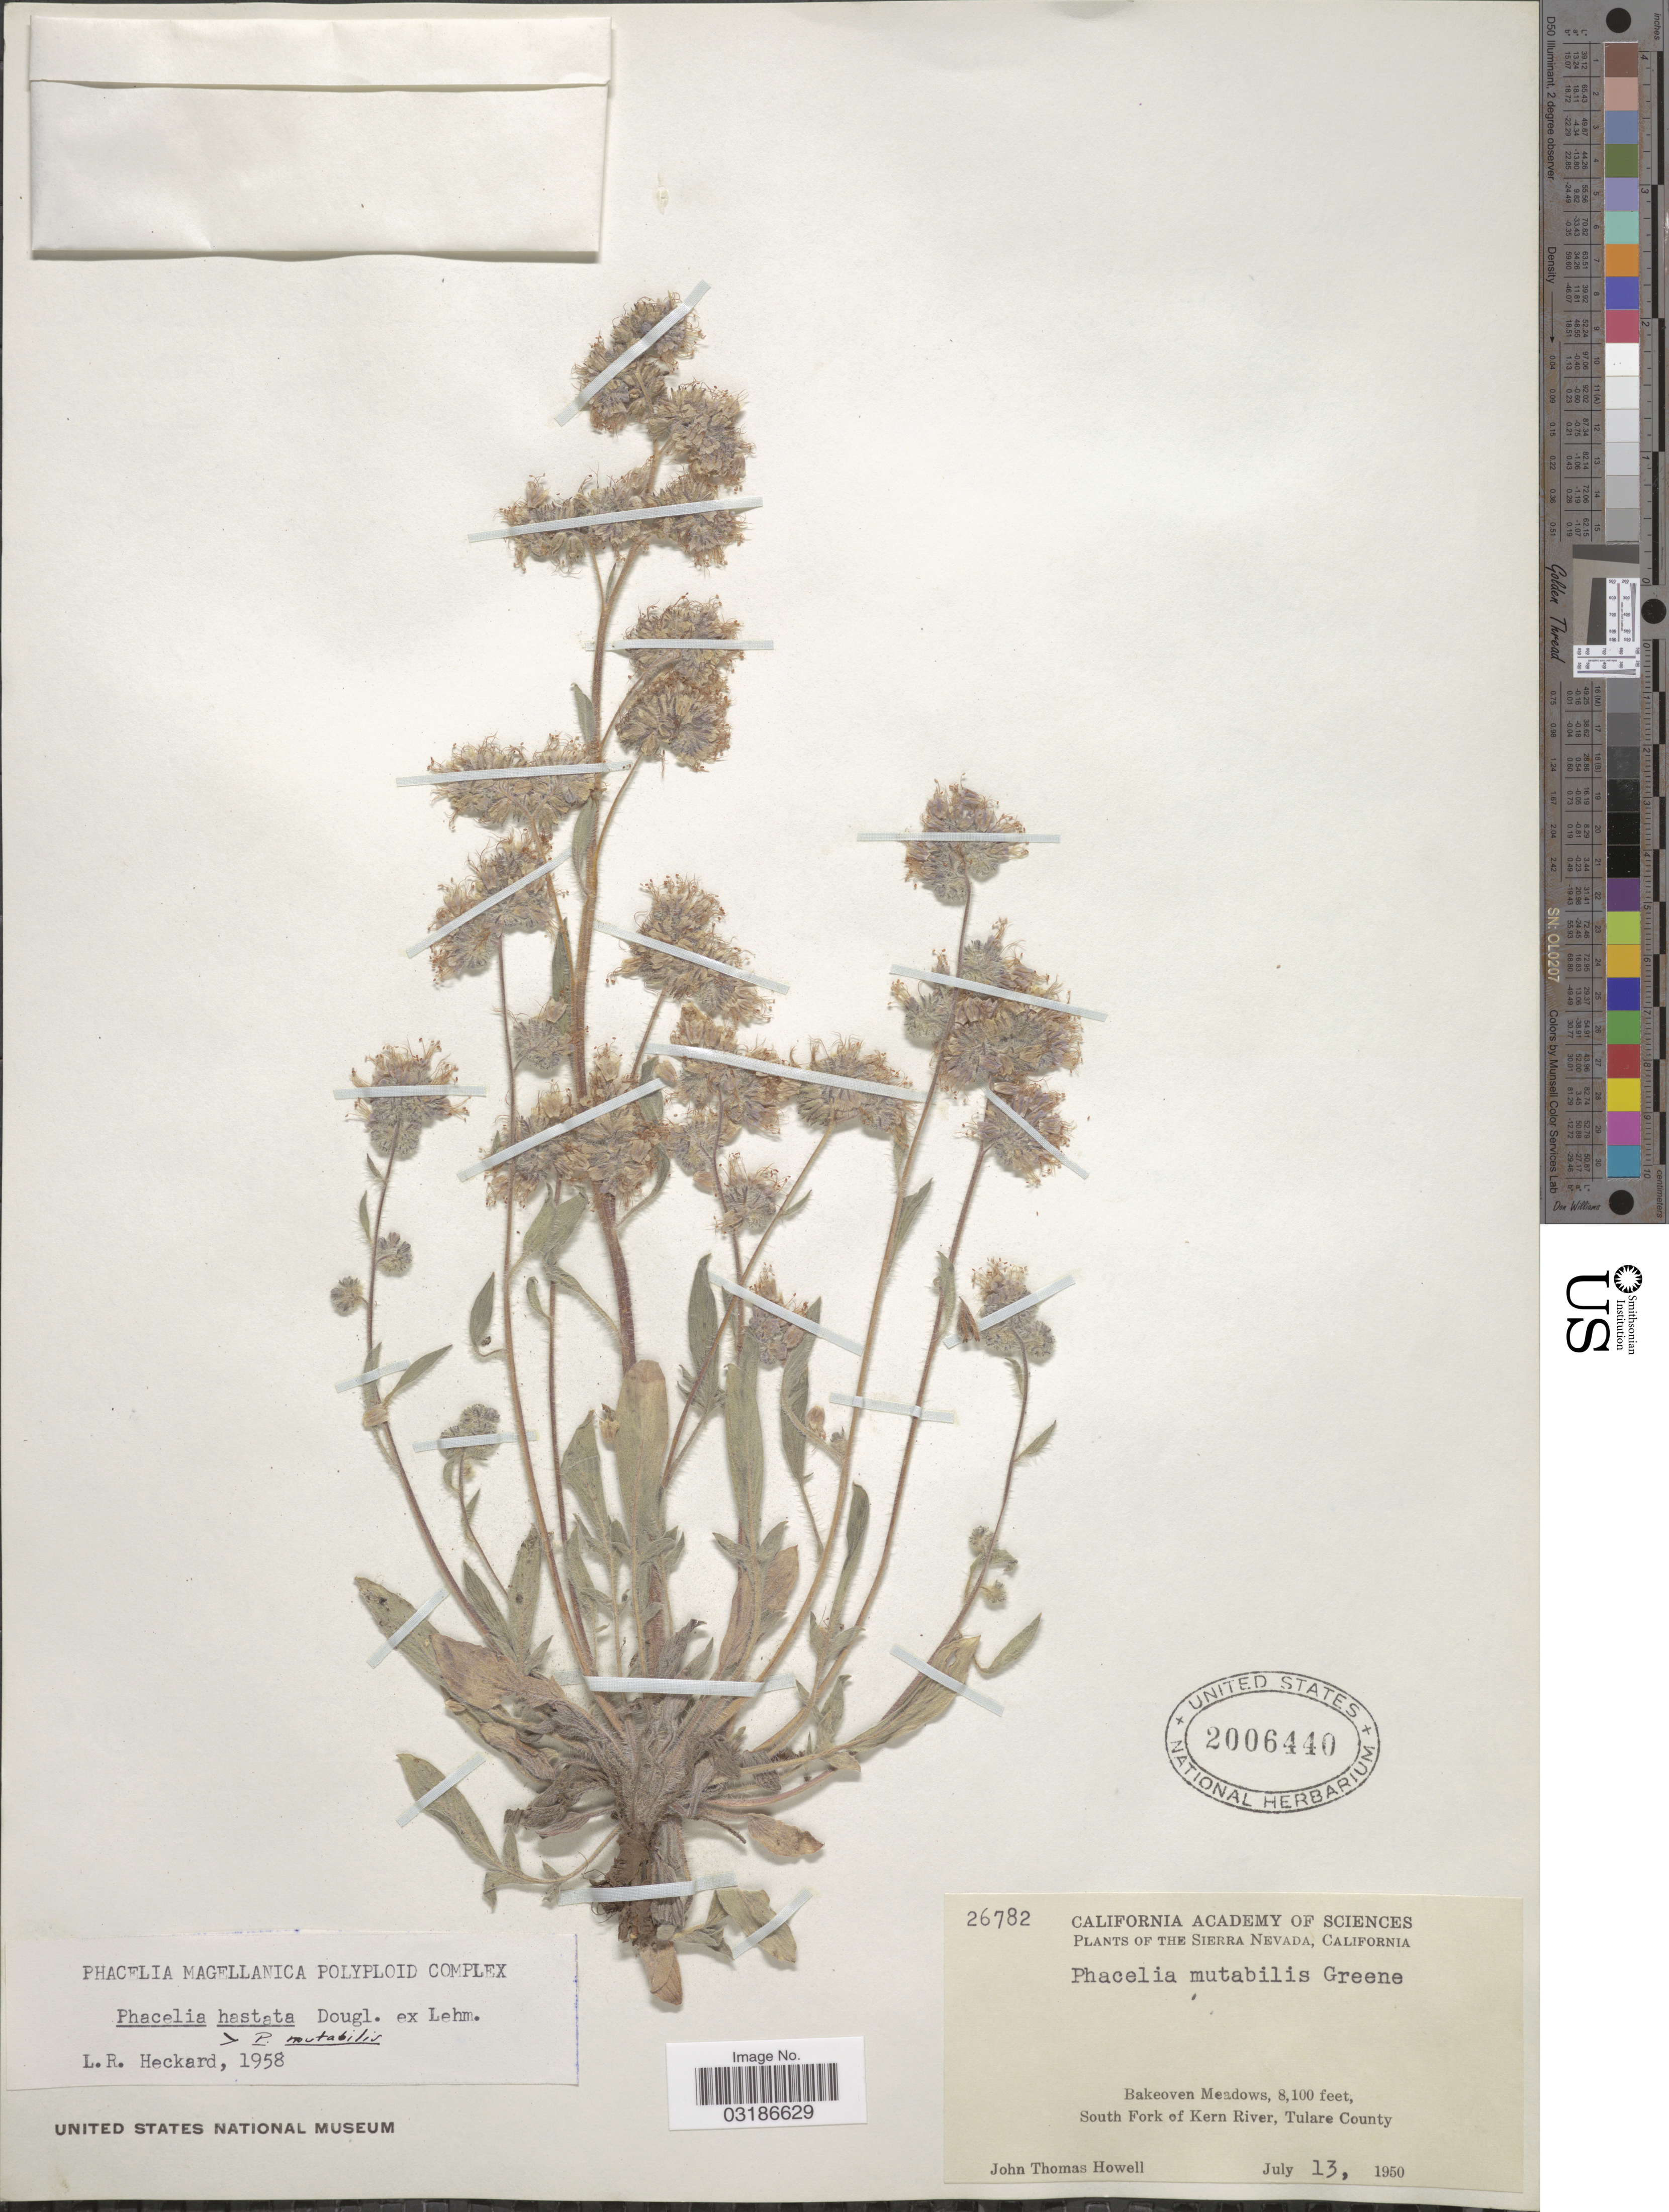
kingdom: Plantae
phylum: Tracheophyta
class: Magnoliopsida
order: Boraginales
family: Hydrophyllaceae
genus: Phacelia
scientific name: Phacelia hastata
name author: Douglas ex Lehm.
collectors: J. T. Howell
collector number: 26782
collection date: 1950-07-13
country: United States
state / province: California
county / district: Tulare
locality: The Sierra Nevada, California, Bakeoven Meadows, South Fork of Kern River, Tulare County.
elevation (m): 2469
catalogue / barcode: US 2006440